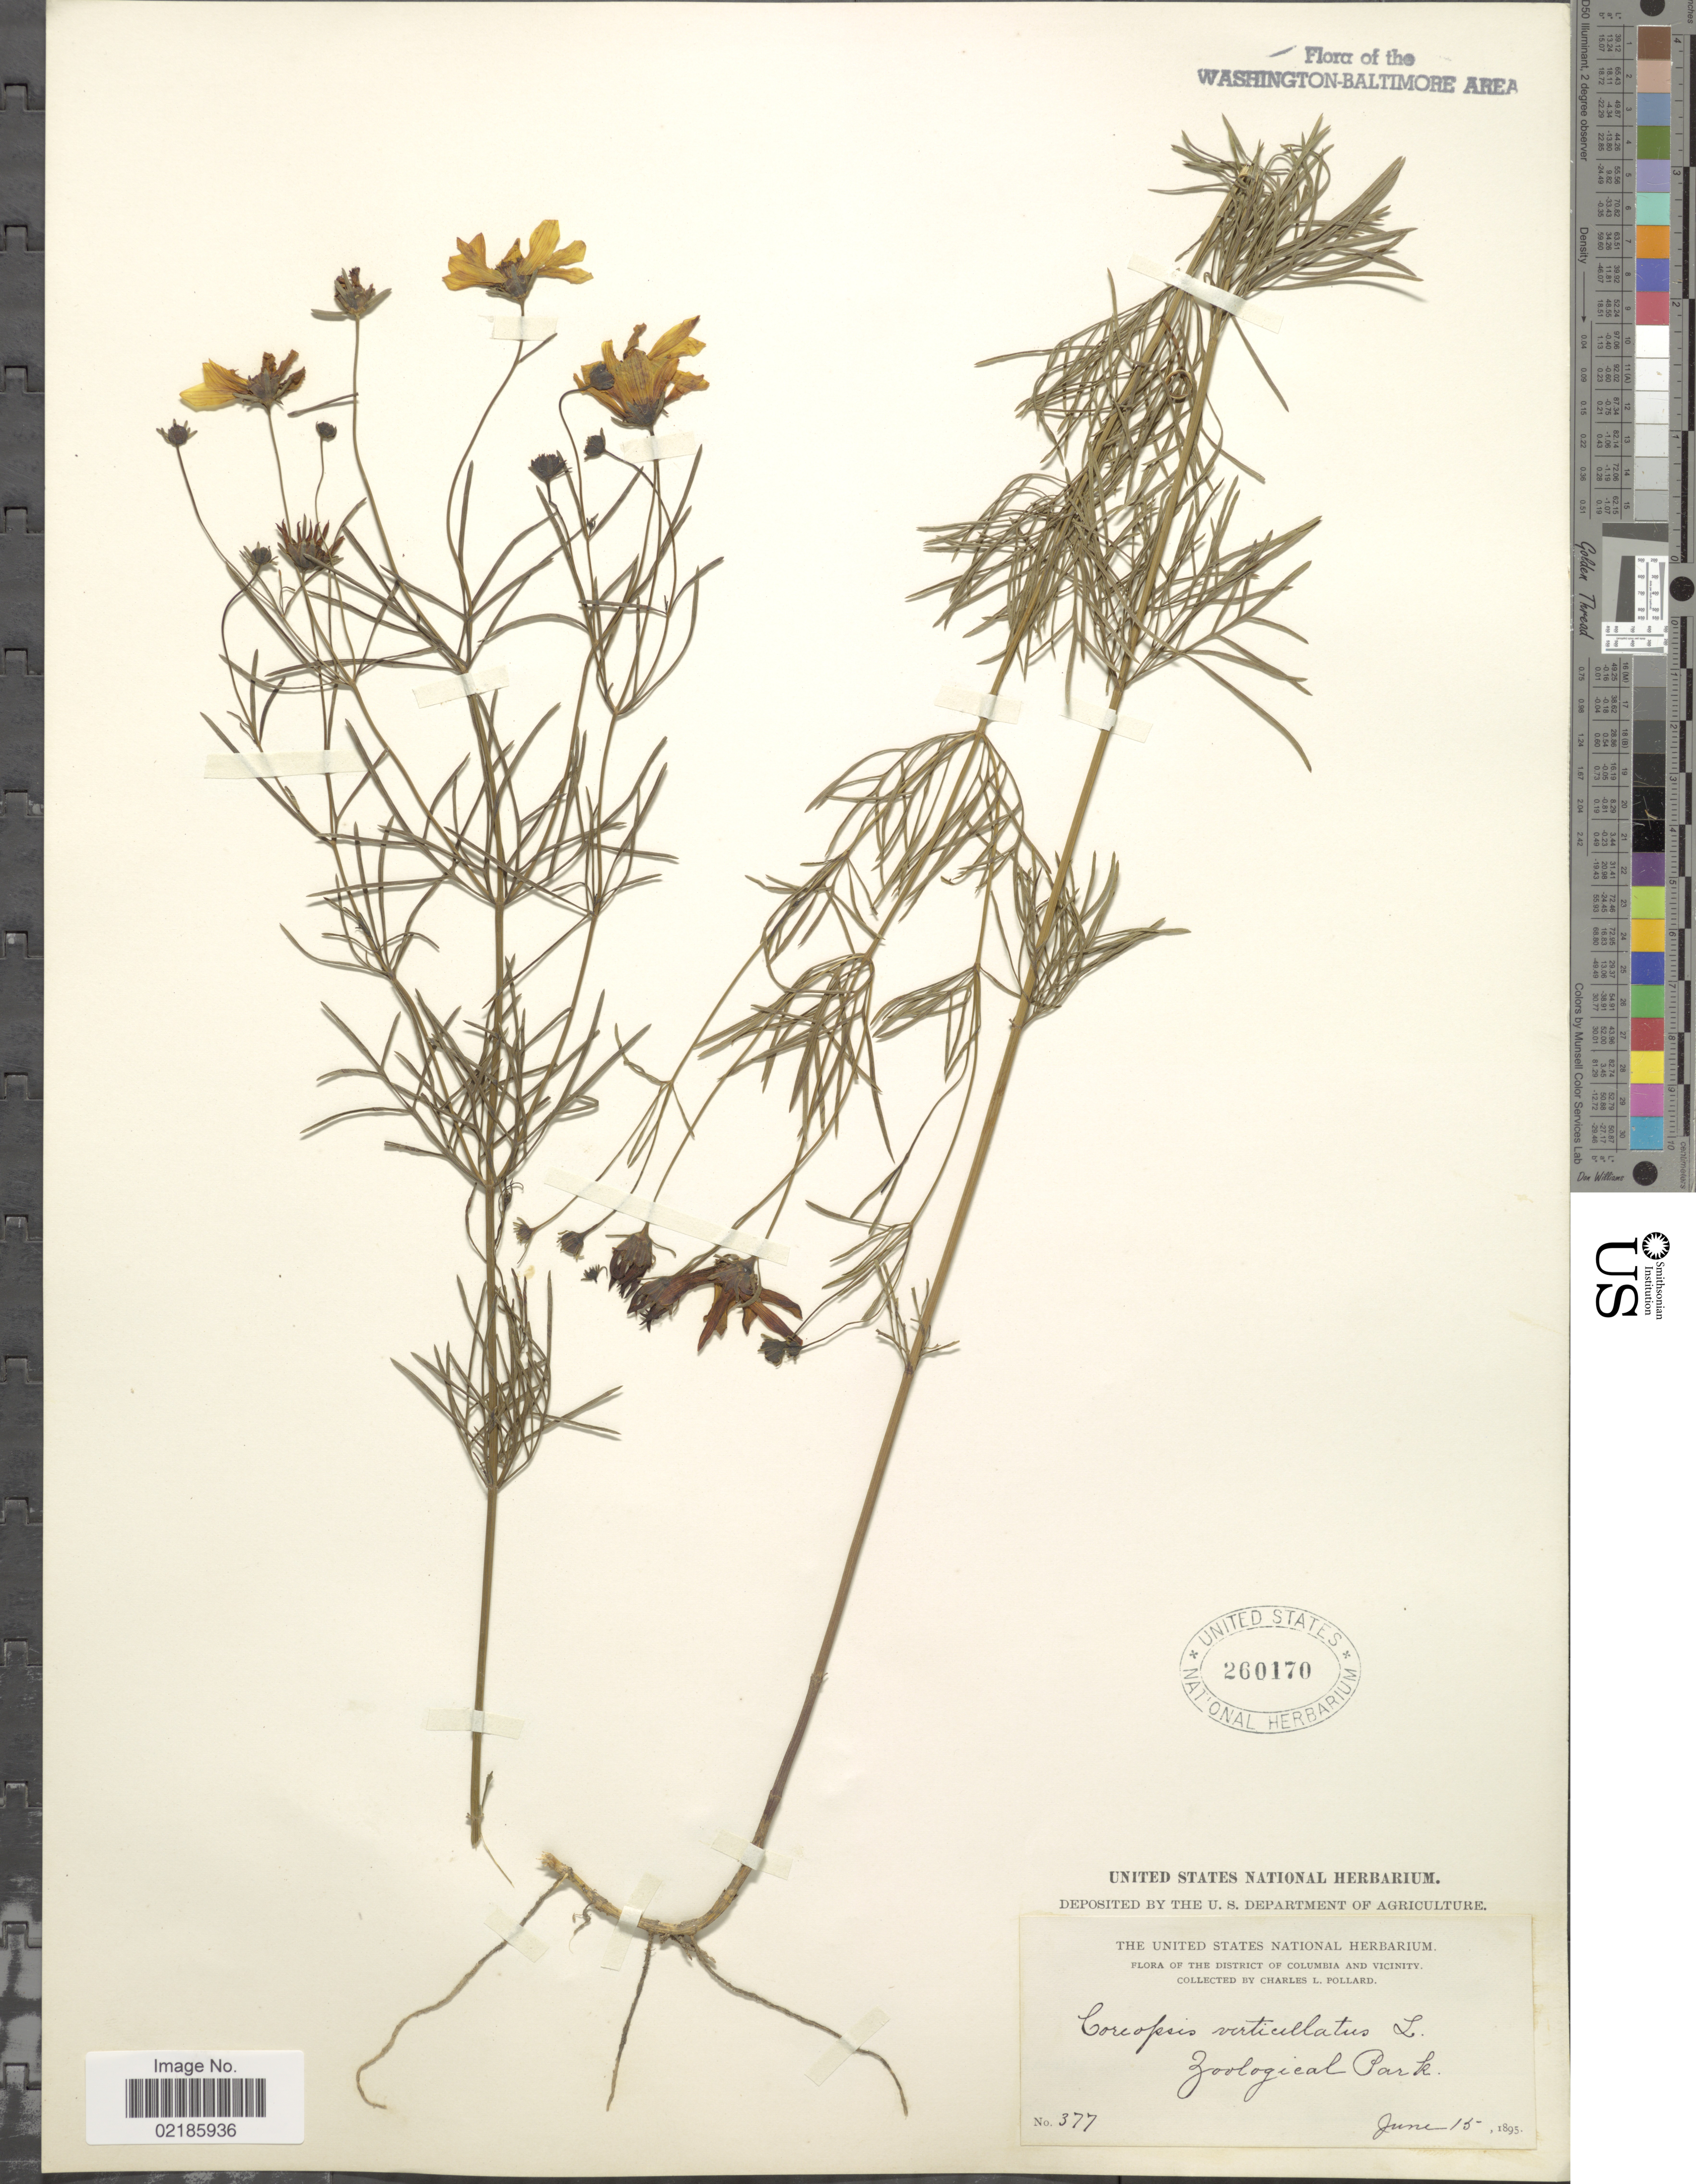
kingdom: Plantae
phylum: Tracheophyta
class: Magnoliopsida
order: Asterales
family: Asteraceae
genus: Coreopsis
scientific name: Coreopsis verticillata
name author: L.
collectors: C. L. Pollard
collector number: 377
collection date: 1895-06-15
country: United States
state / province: District of Columbia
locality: District Columbia and Vicinity. Zoological park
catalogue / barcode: US 260170